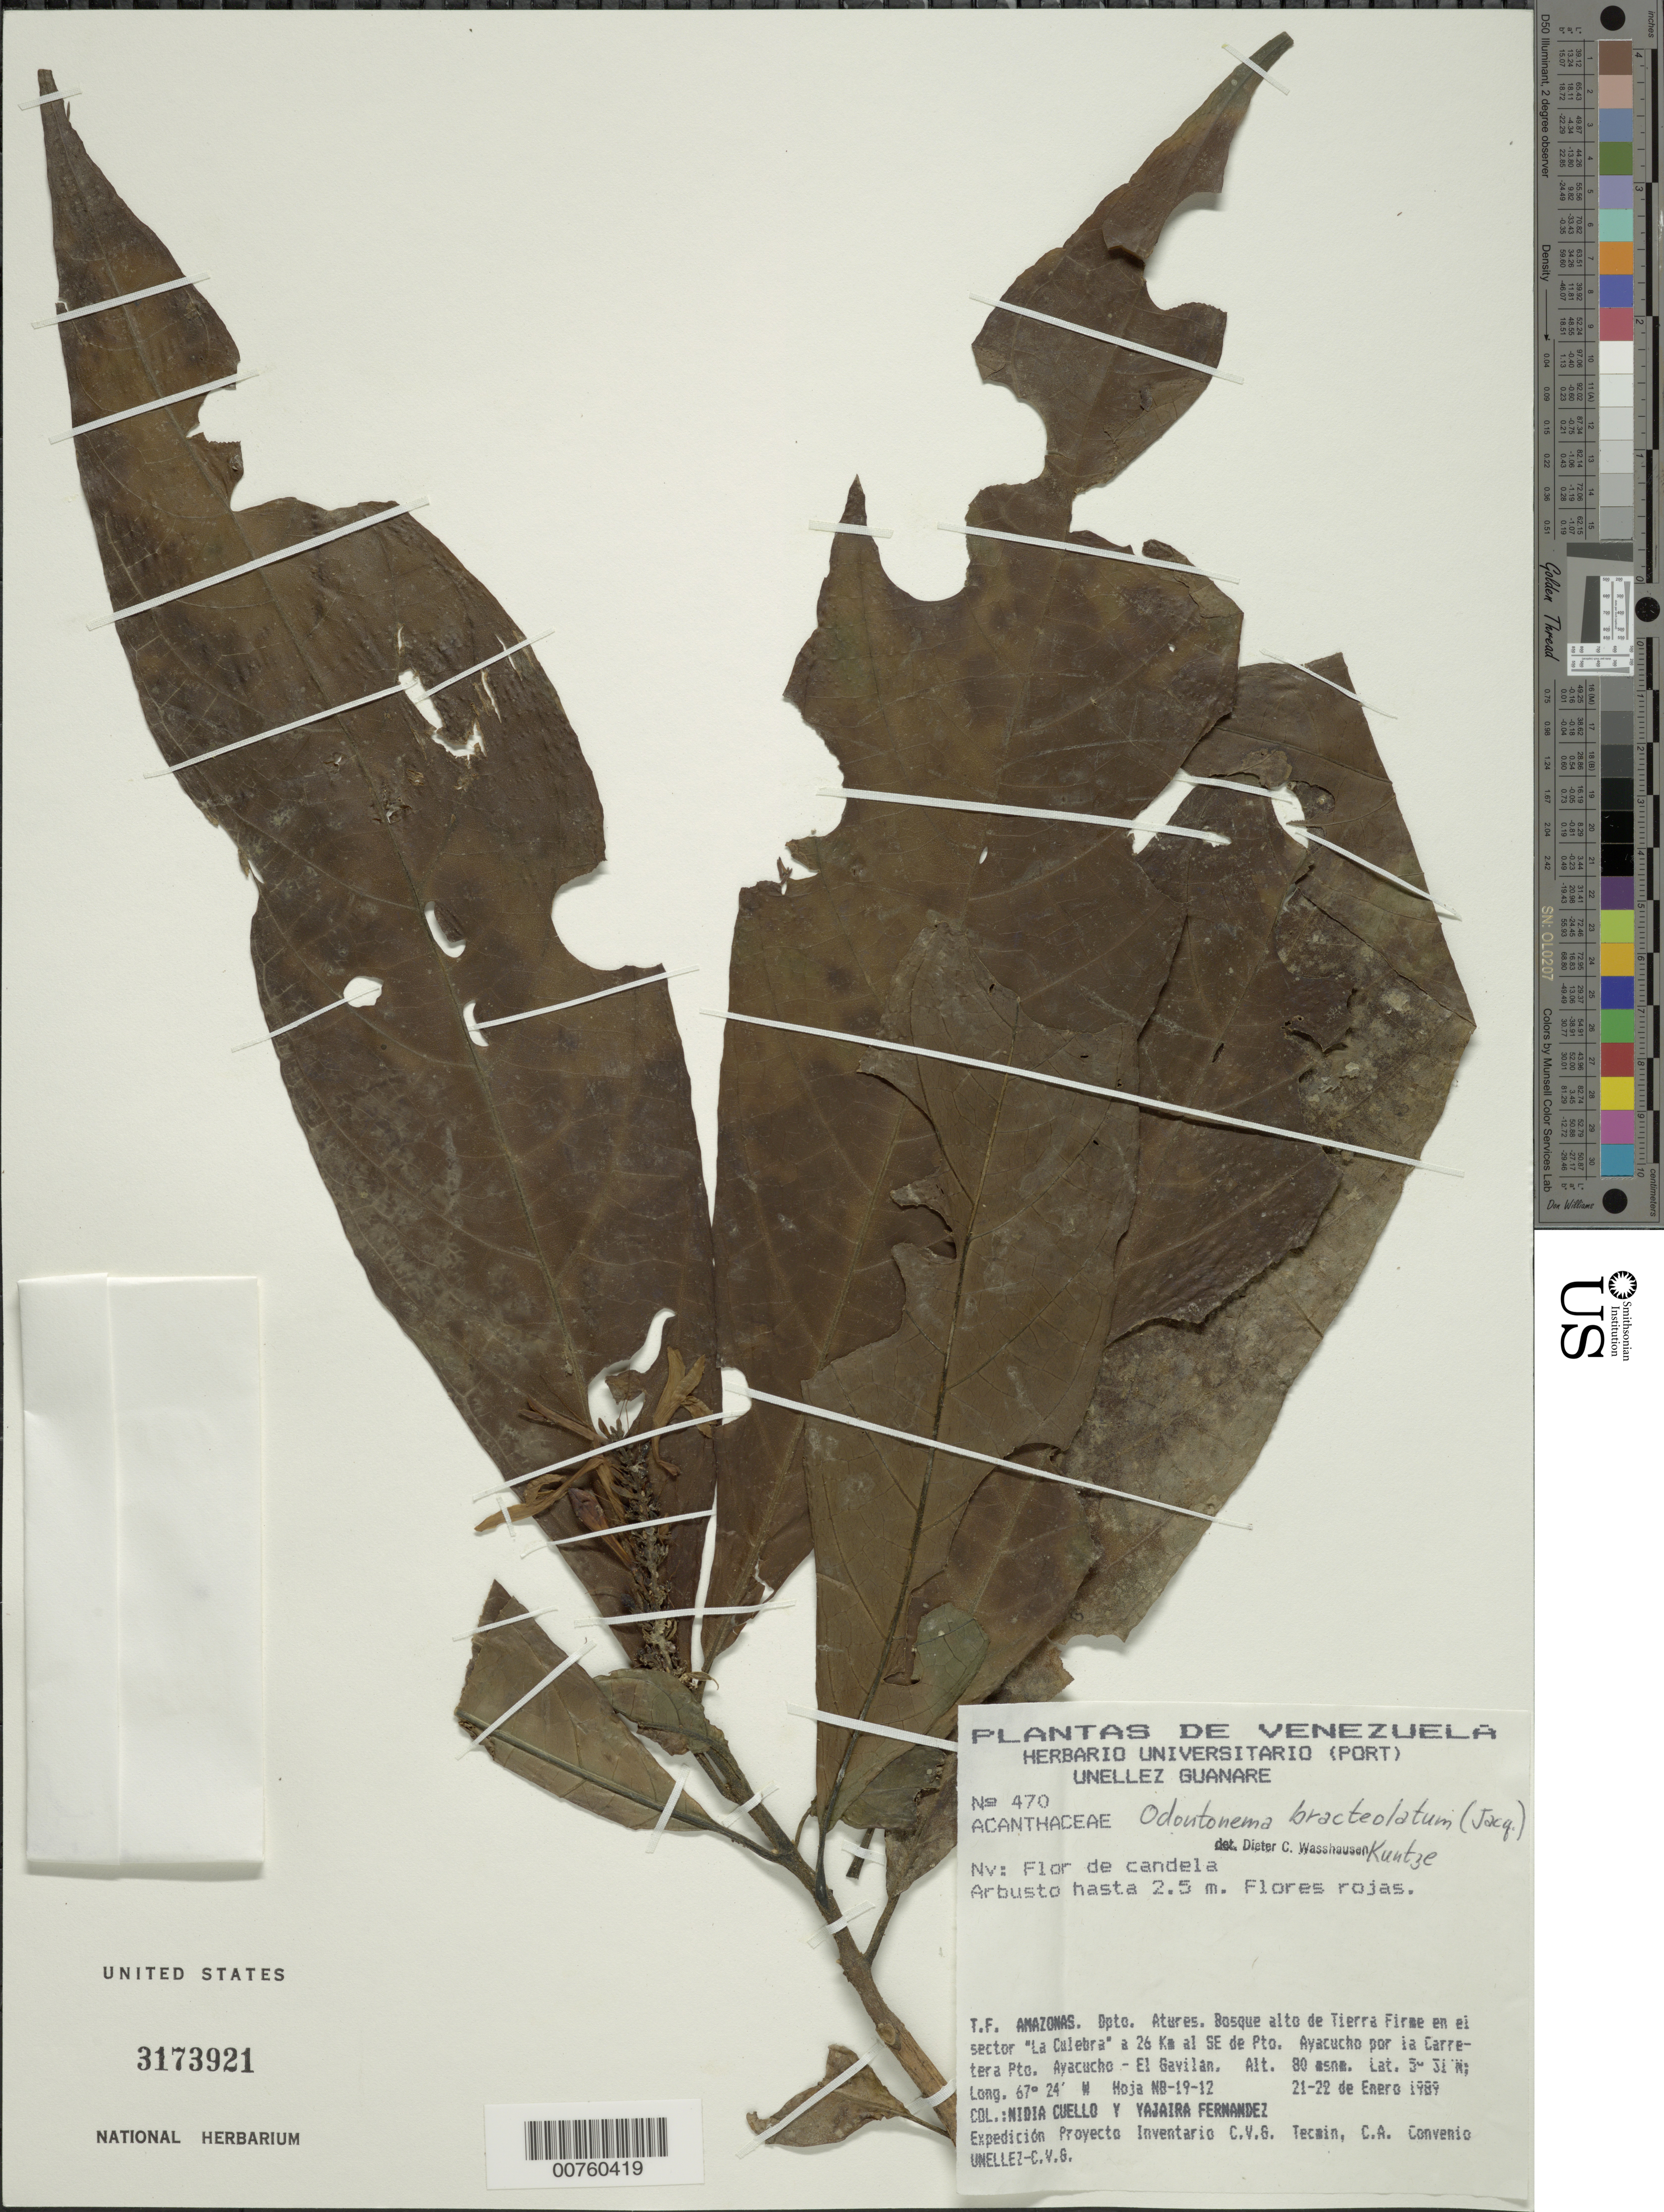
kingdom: Plantae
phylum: Tracheophyta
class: Magnoliopsida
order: Lamiales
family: Acanthaceae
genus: Odontonema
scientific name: Odontonema bracteolatum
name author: (Jacq.) Kuntze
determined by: Wasshausen, Dieter C., (BOT), Smithsonian Institution - National Museum of Natural History (UNITED STATES)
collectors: N. L. Cuello & Y. Fernandez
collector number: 470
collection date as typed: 21-Jan-89 to 22-Jan-89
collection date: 1989-01-21/1989-01-22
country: Venezuela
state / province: Amazonas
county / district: Atures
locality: Sector "La Culebra" a 26 km SE Pto. Ayacucho por la carretera Pto Ayacucho - El Gavilan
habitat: Bosque alto de tierra firme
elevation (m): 80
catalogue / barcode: US 3173921